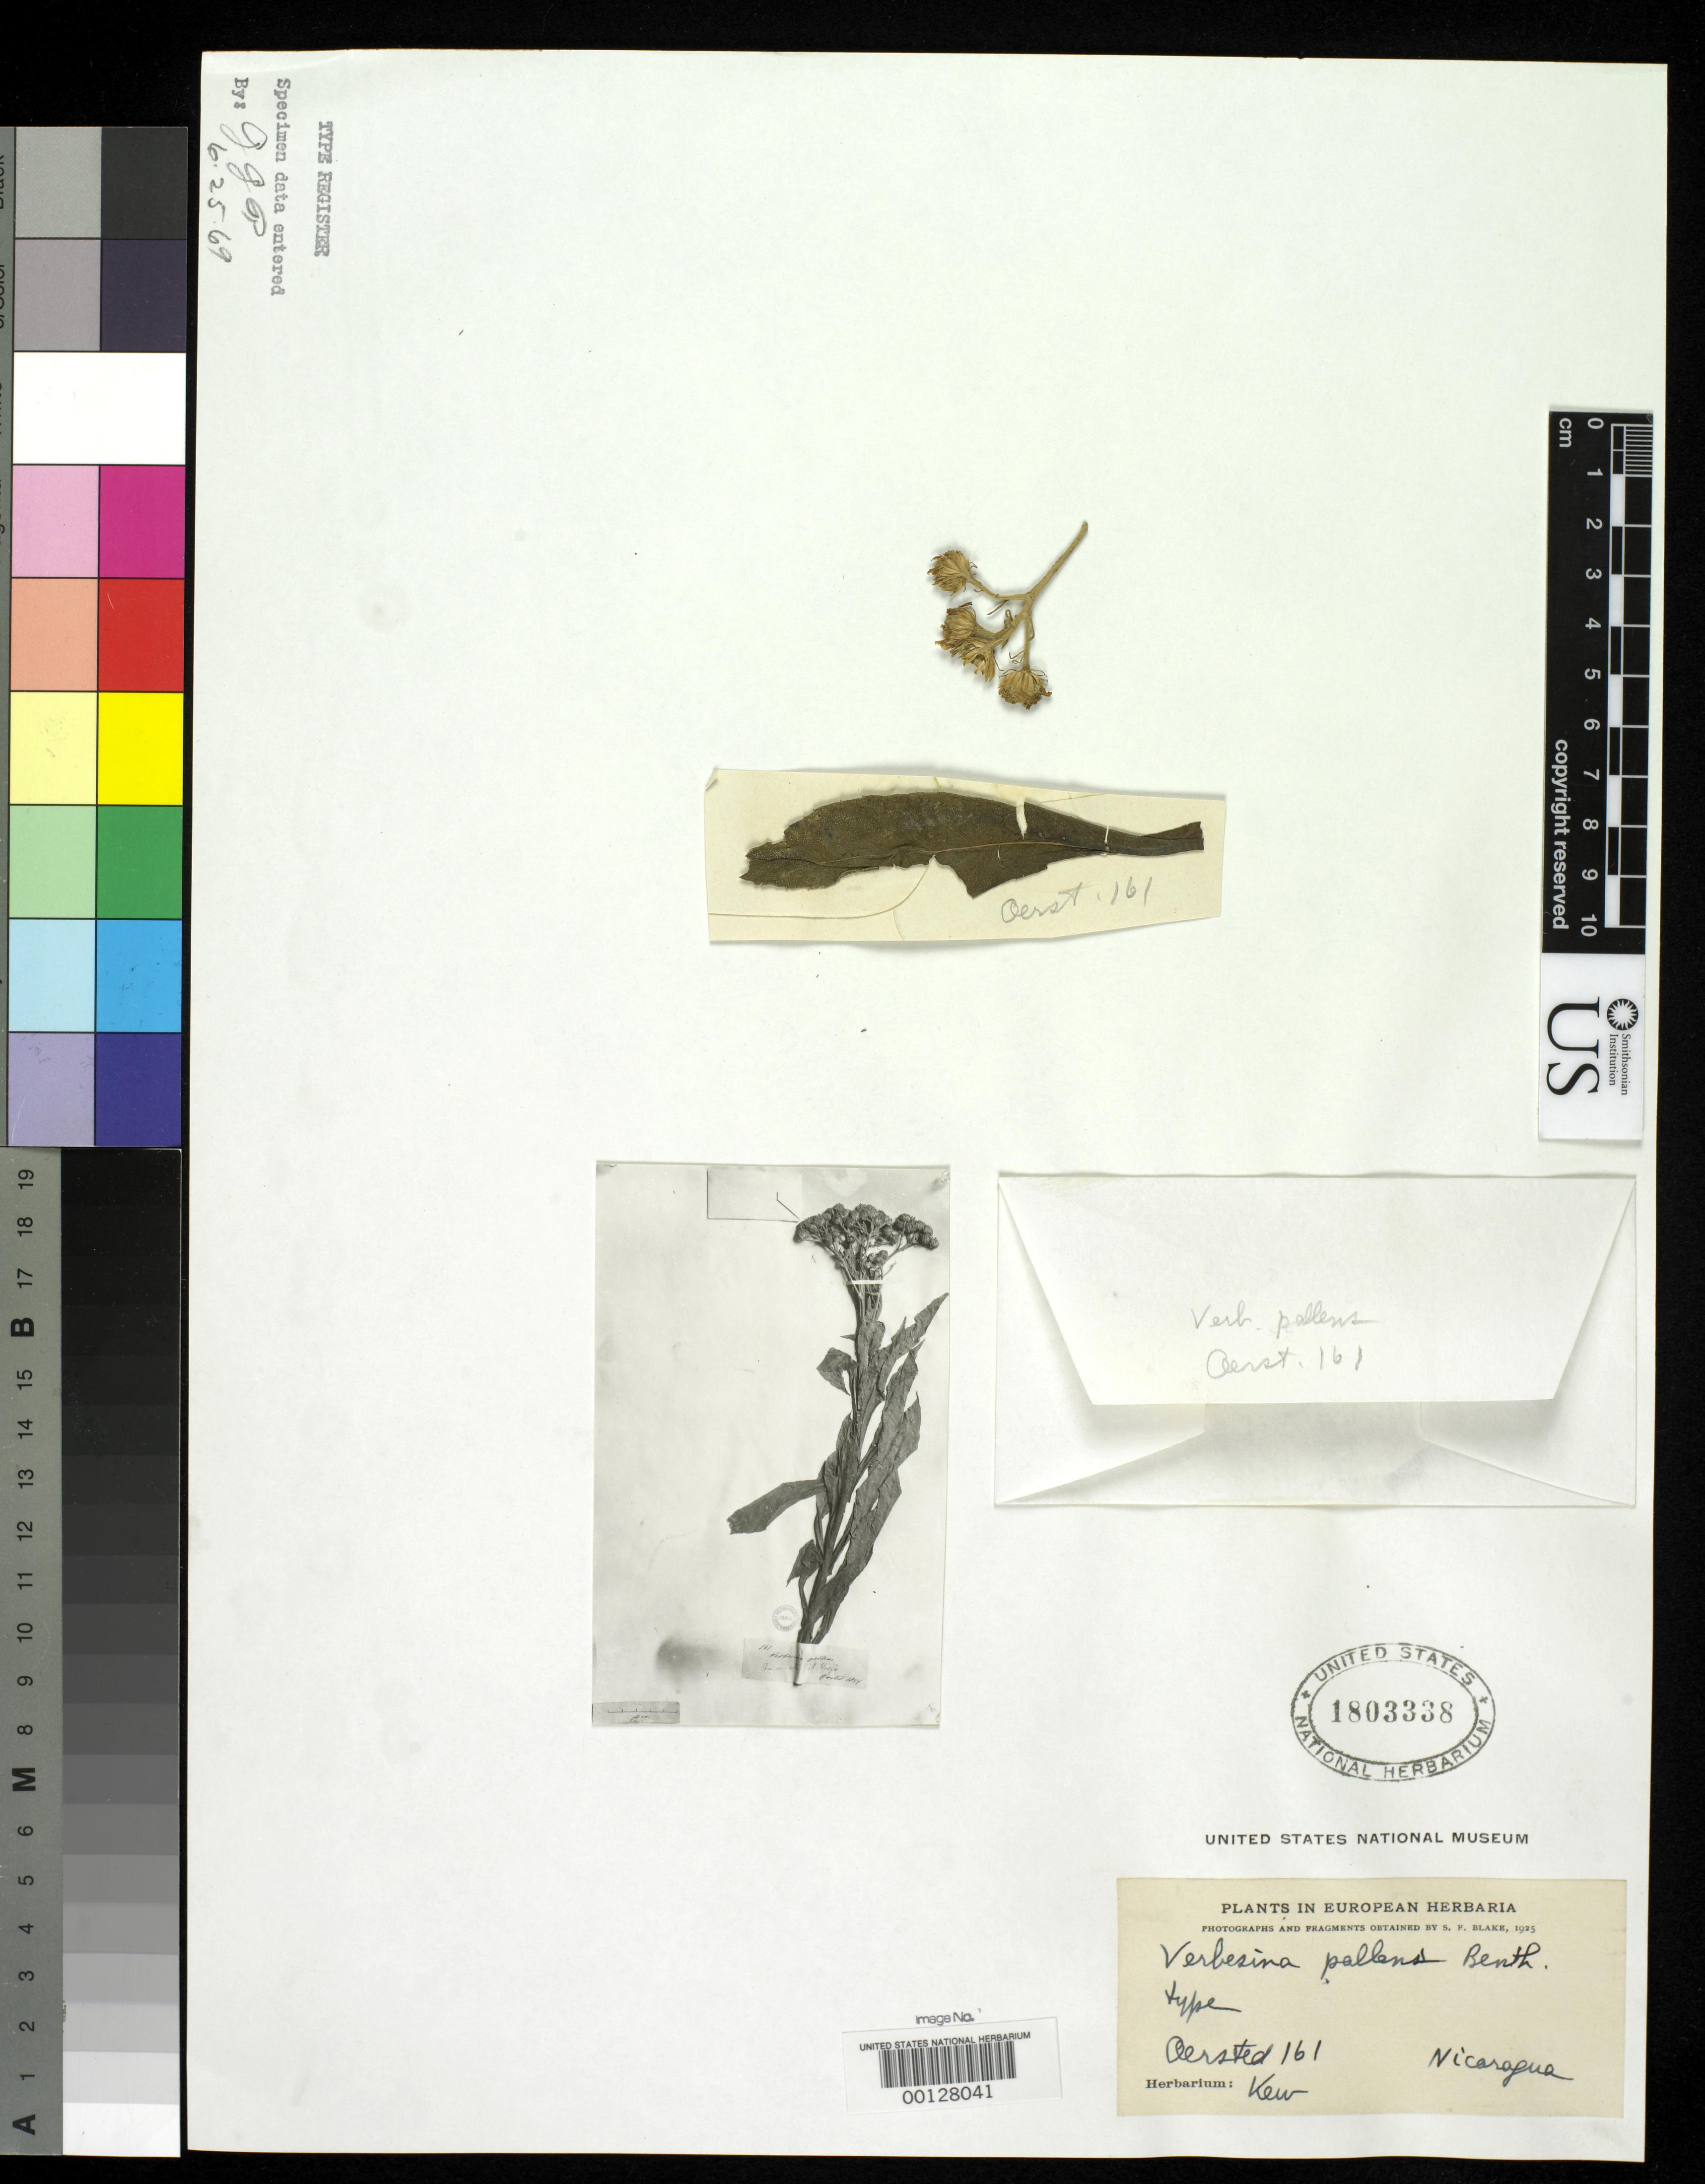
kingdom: Plantae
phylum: Tracheophyta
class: Magnoliopsida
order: Asterales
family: Asteraceae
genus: Verbesina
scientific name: Verbesina pallens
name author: Benth. in Oerst.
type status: Type Fragment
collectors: A. S. Oersted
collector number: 161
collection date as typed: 1851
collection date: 1851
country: Nicaragua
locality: Monte El Viejo.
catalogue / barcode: US 1803338